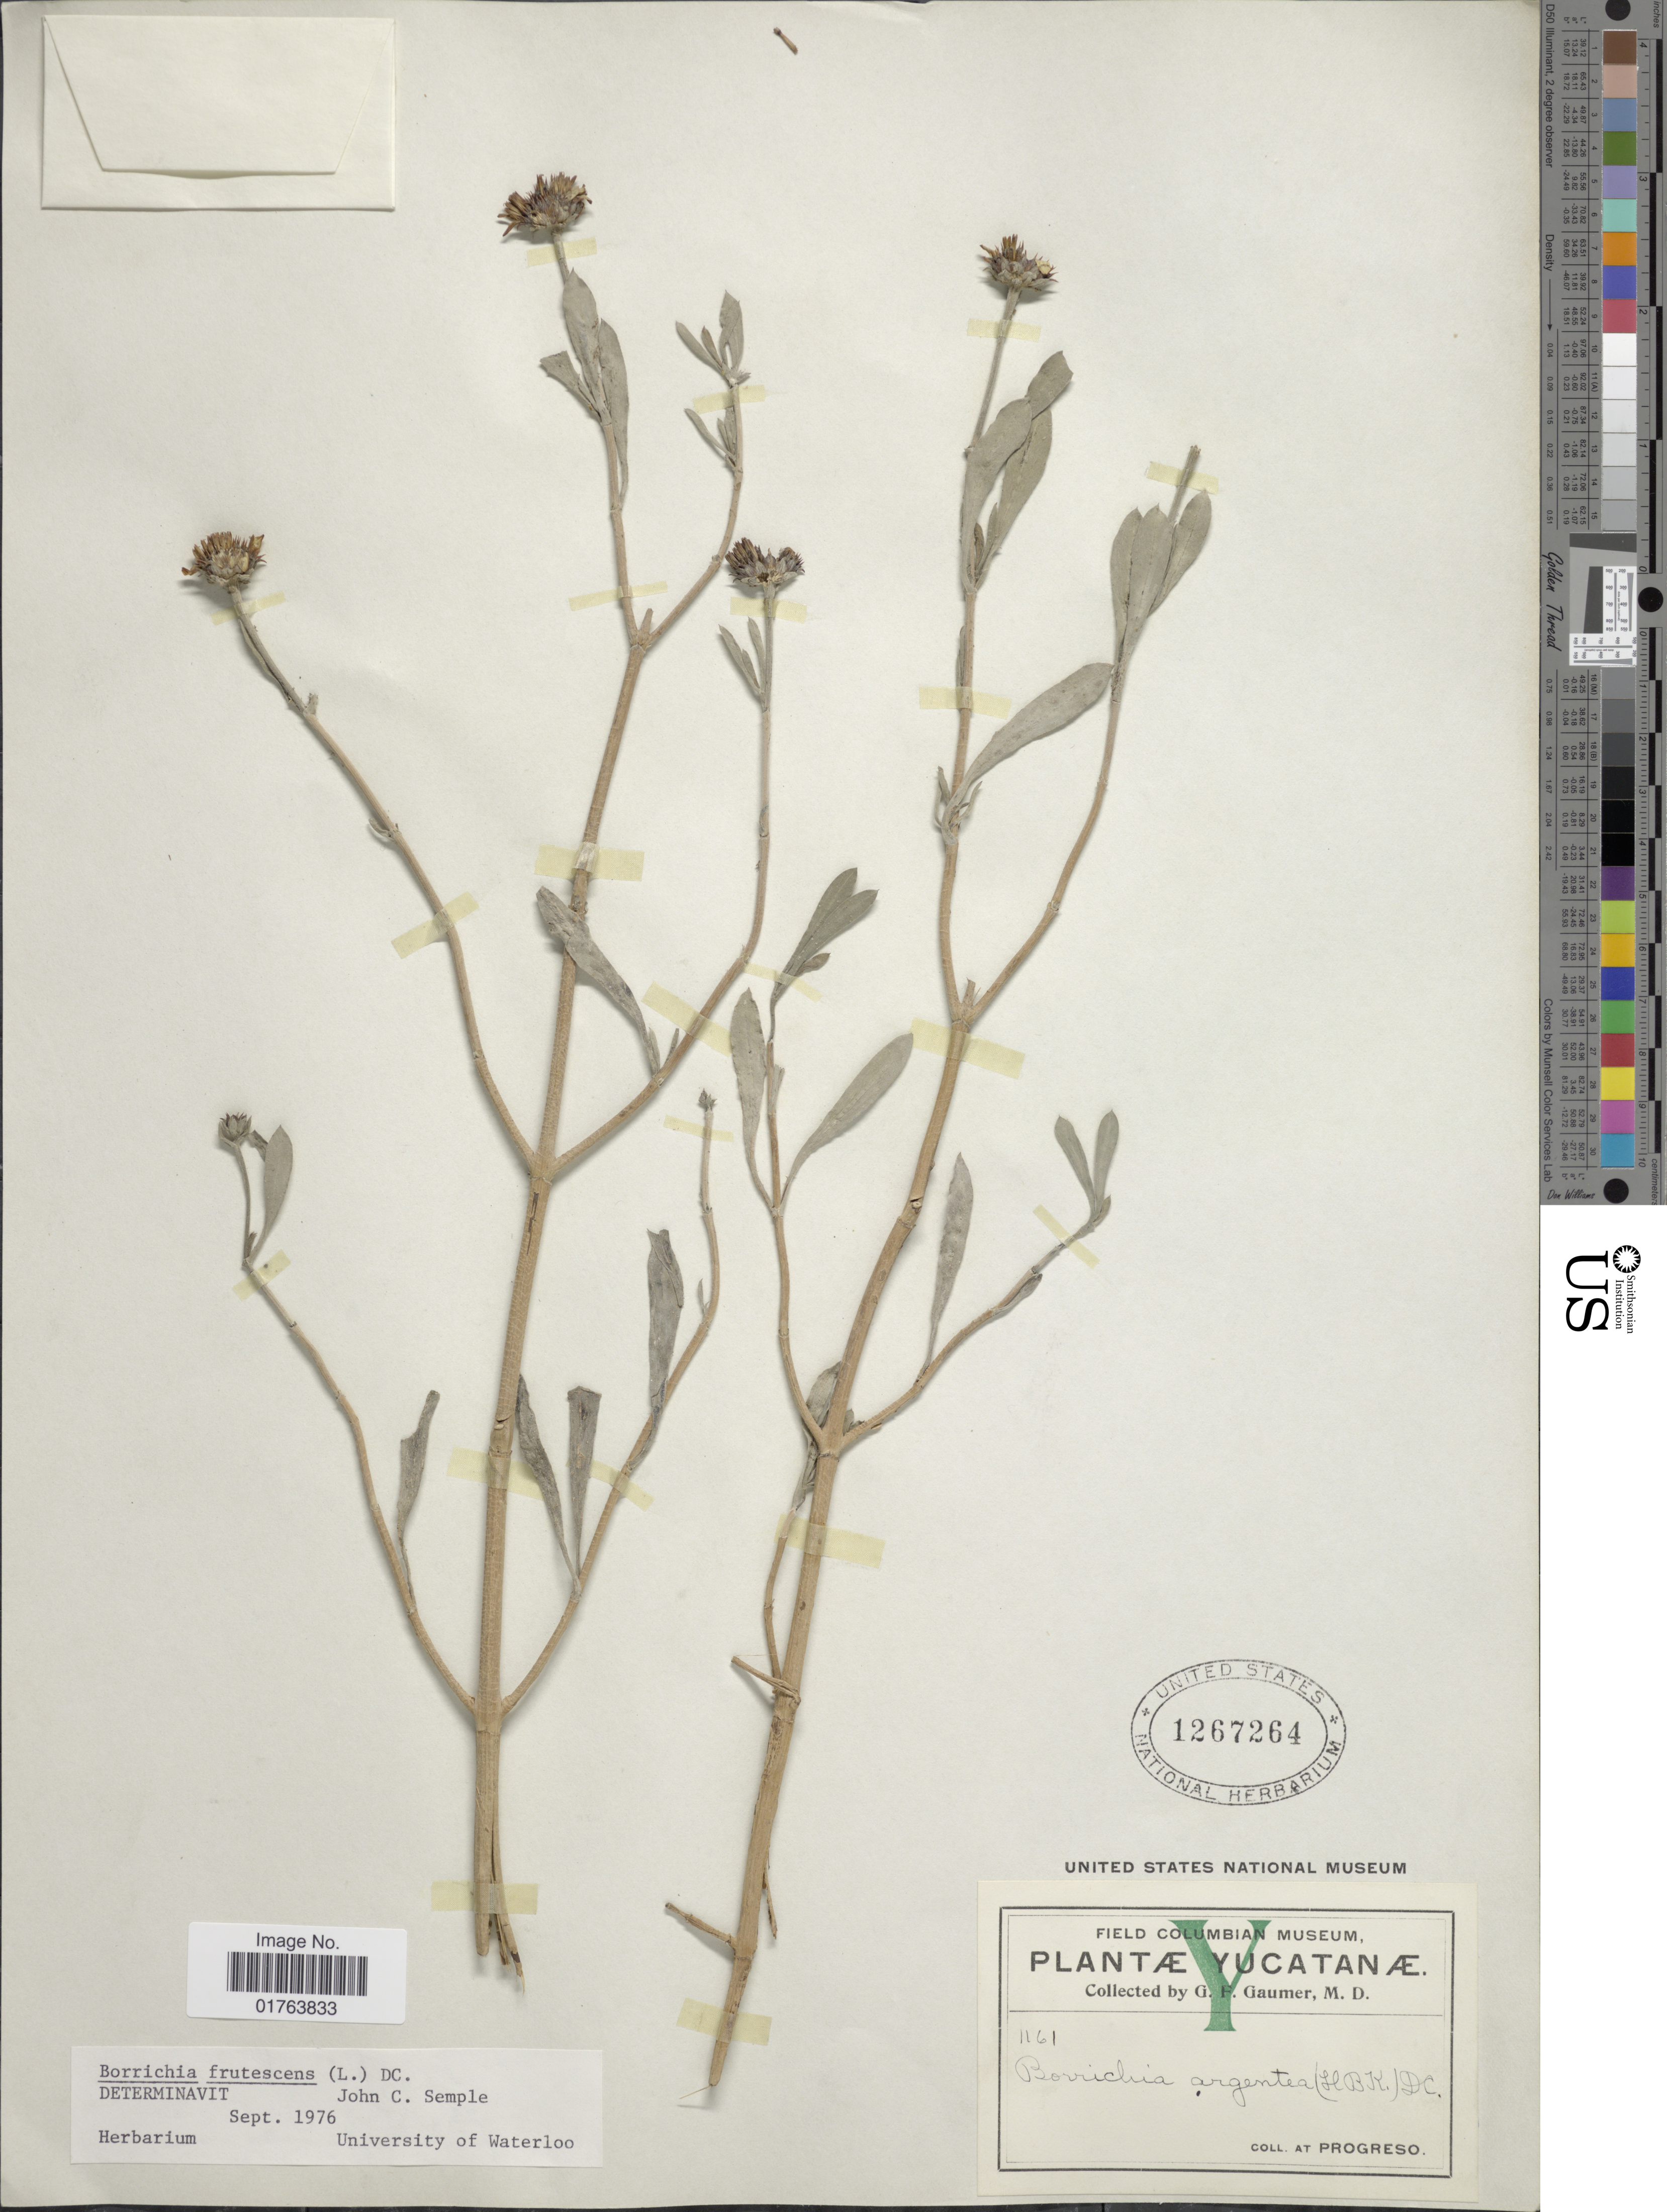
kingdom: Plantae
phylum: Tracheophyta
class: Magnoliopsida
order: Asterales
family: Asteraceae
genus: Borrichia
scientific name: Borrichia frutescens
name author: (L.) DC.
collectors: G. F. Gaumer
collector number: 1161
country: Mexico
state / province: Yucatán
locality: At Progreso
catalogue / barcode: US 1267264